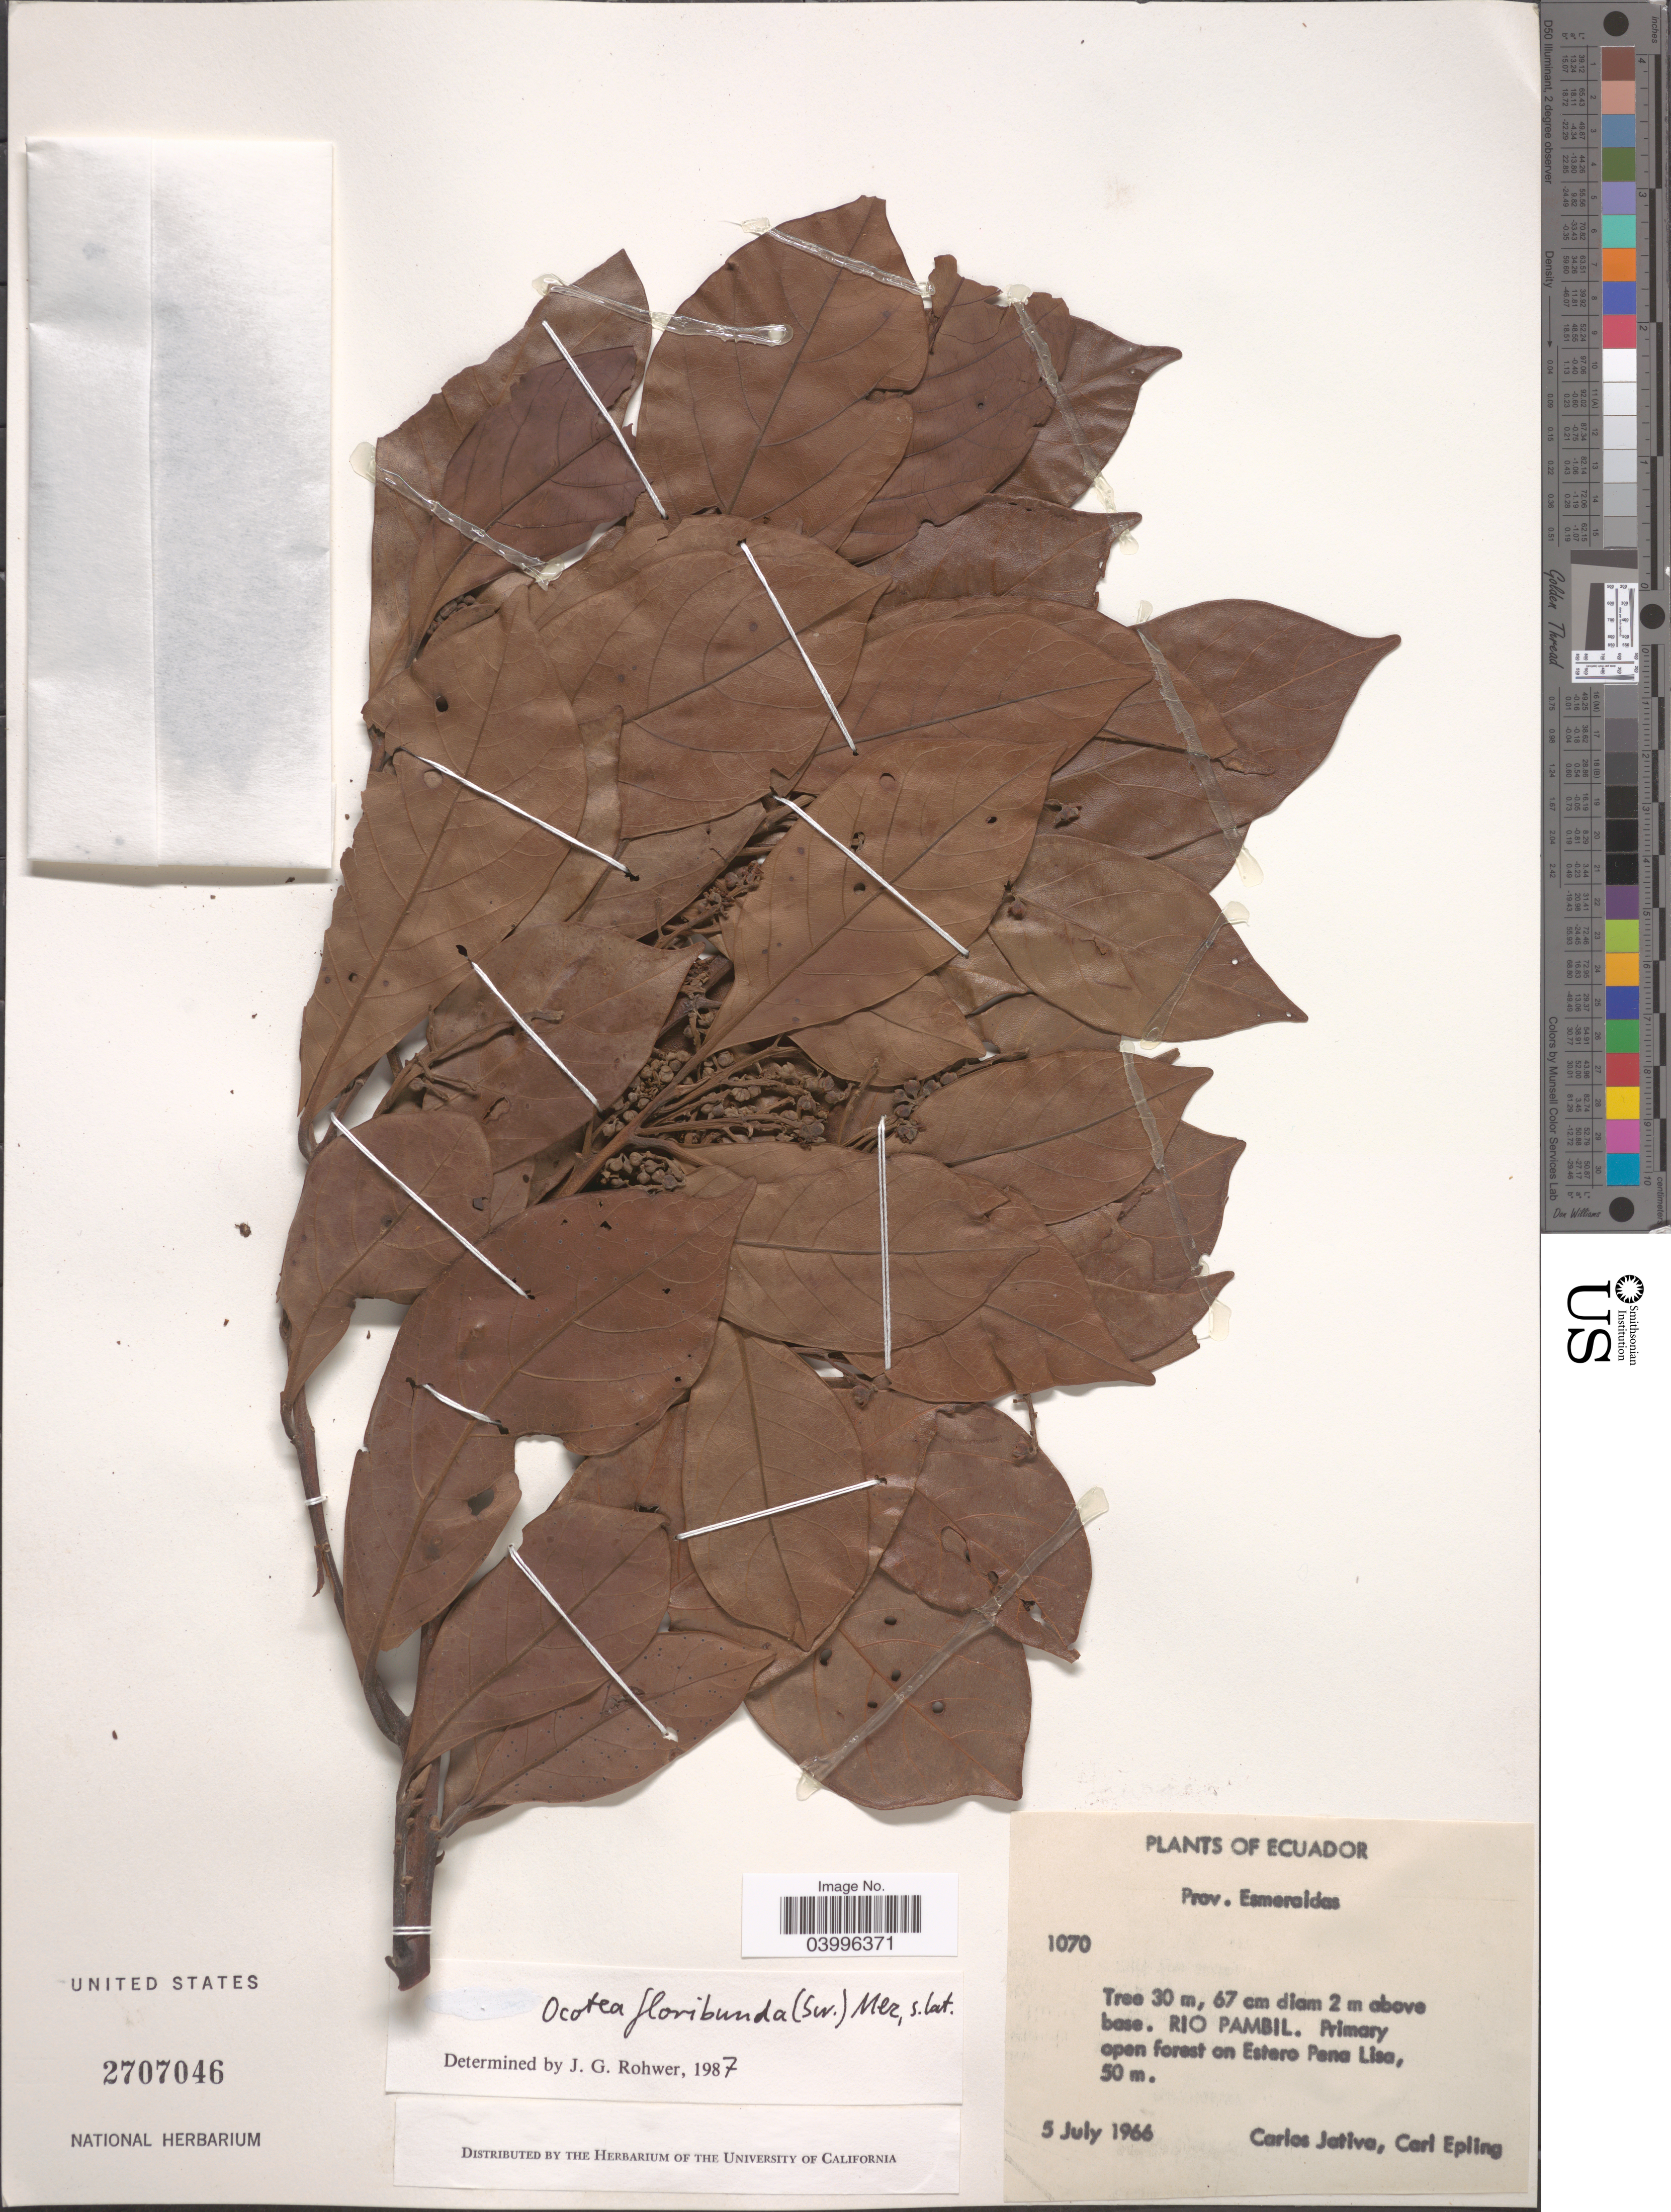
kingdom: Plantae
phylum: Tracheophyta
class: Magnoliopsida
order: Laurales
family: Lauraceae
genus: Ocotea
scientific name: Ocotea floribunda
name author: (Sw.) Mez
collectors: C. D. Játiva & C. C. Epling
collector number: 1070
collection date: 1966-07-05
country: Ecuador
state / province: Esmeraldas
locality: RIO PAMBIL. Primary open forest on Estero Pena Lisa.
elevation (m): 50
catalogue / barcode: US 2707046